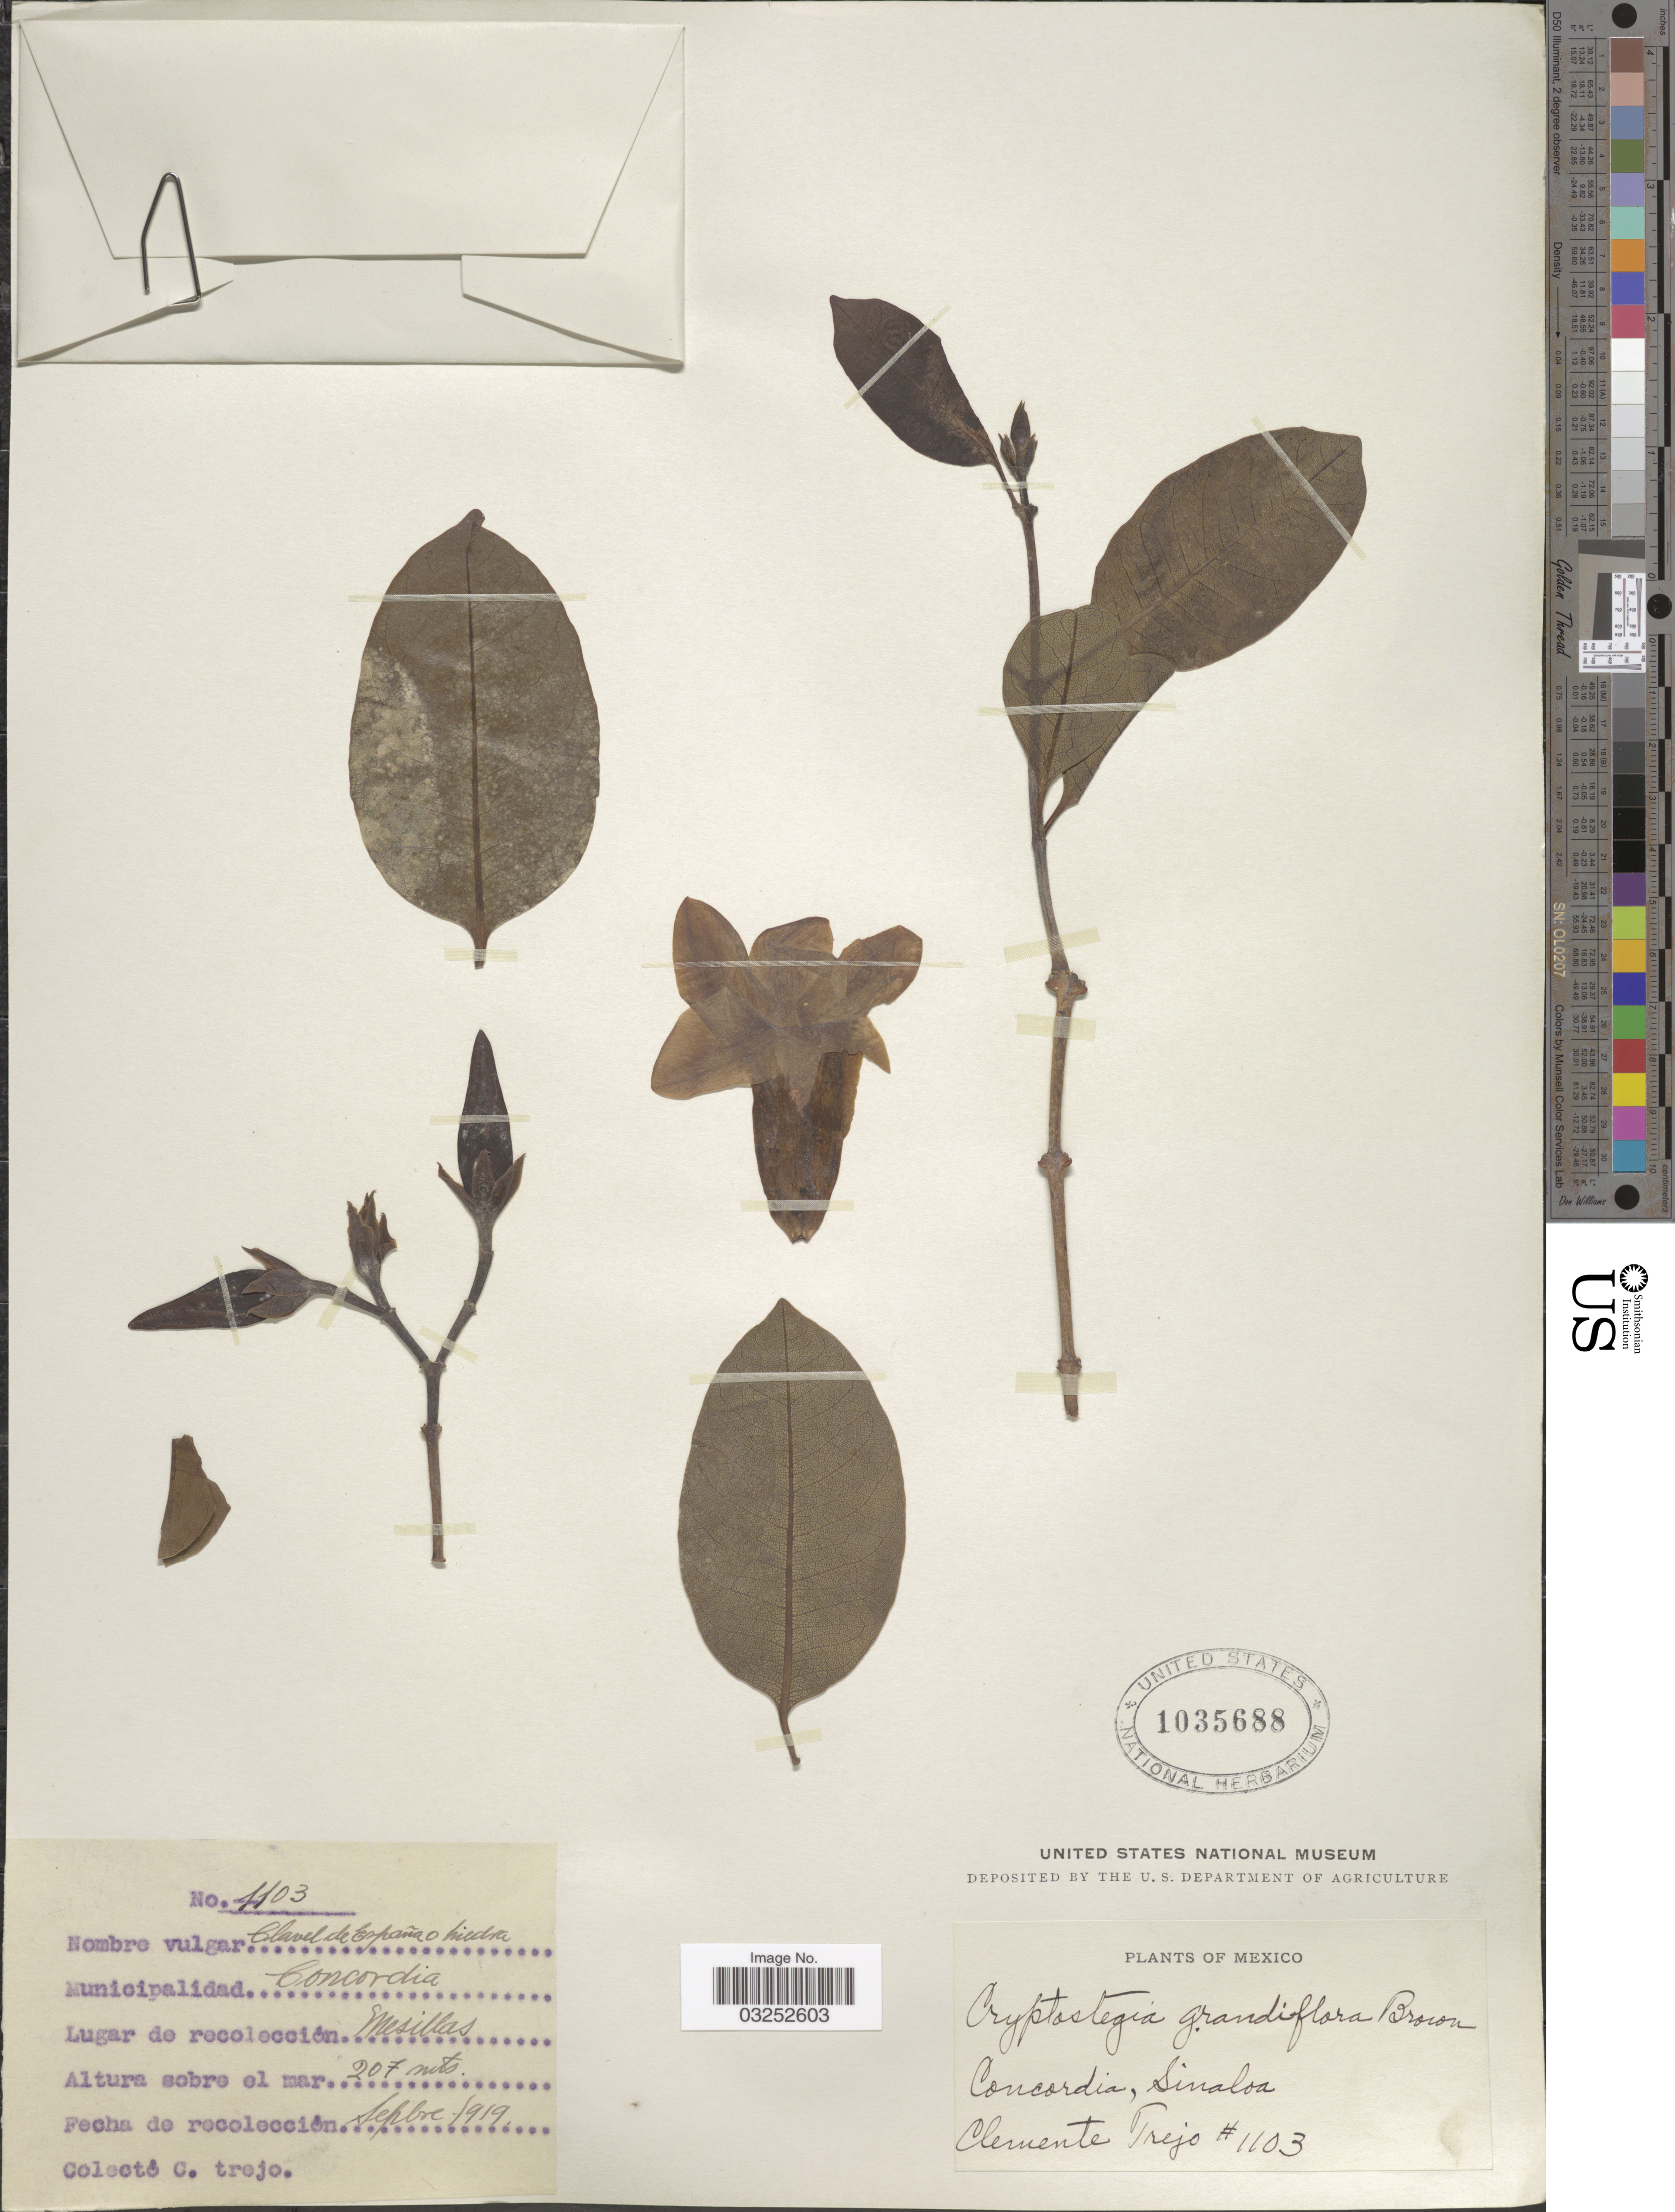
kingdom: Plantae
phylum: Tracheophyta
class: Magnoliopsida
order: Gentianales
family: Apocynaceae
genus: Cryptostegia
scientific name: Cryptostegia grandiflora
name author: Roxb. ex R. Br.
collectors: C. Trejo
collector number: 1103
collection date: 1919-09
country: Mexico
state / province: Sinaloa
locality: Municipalidad Concordia, Mesillas.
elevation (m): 207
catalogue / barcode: US 1035688